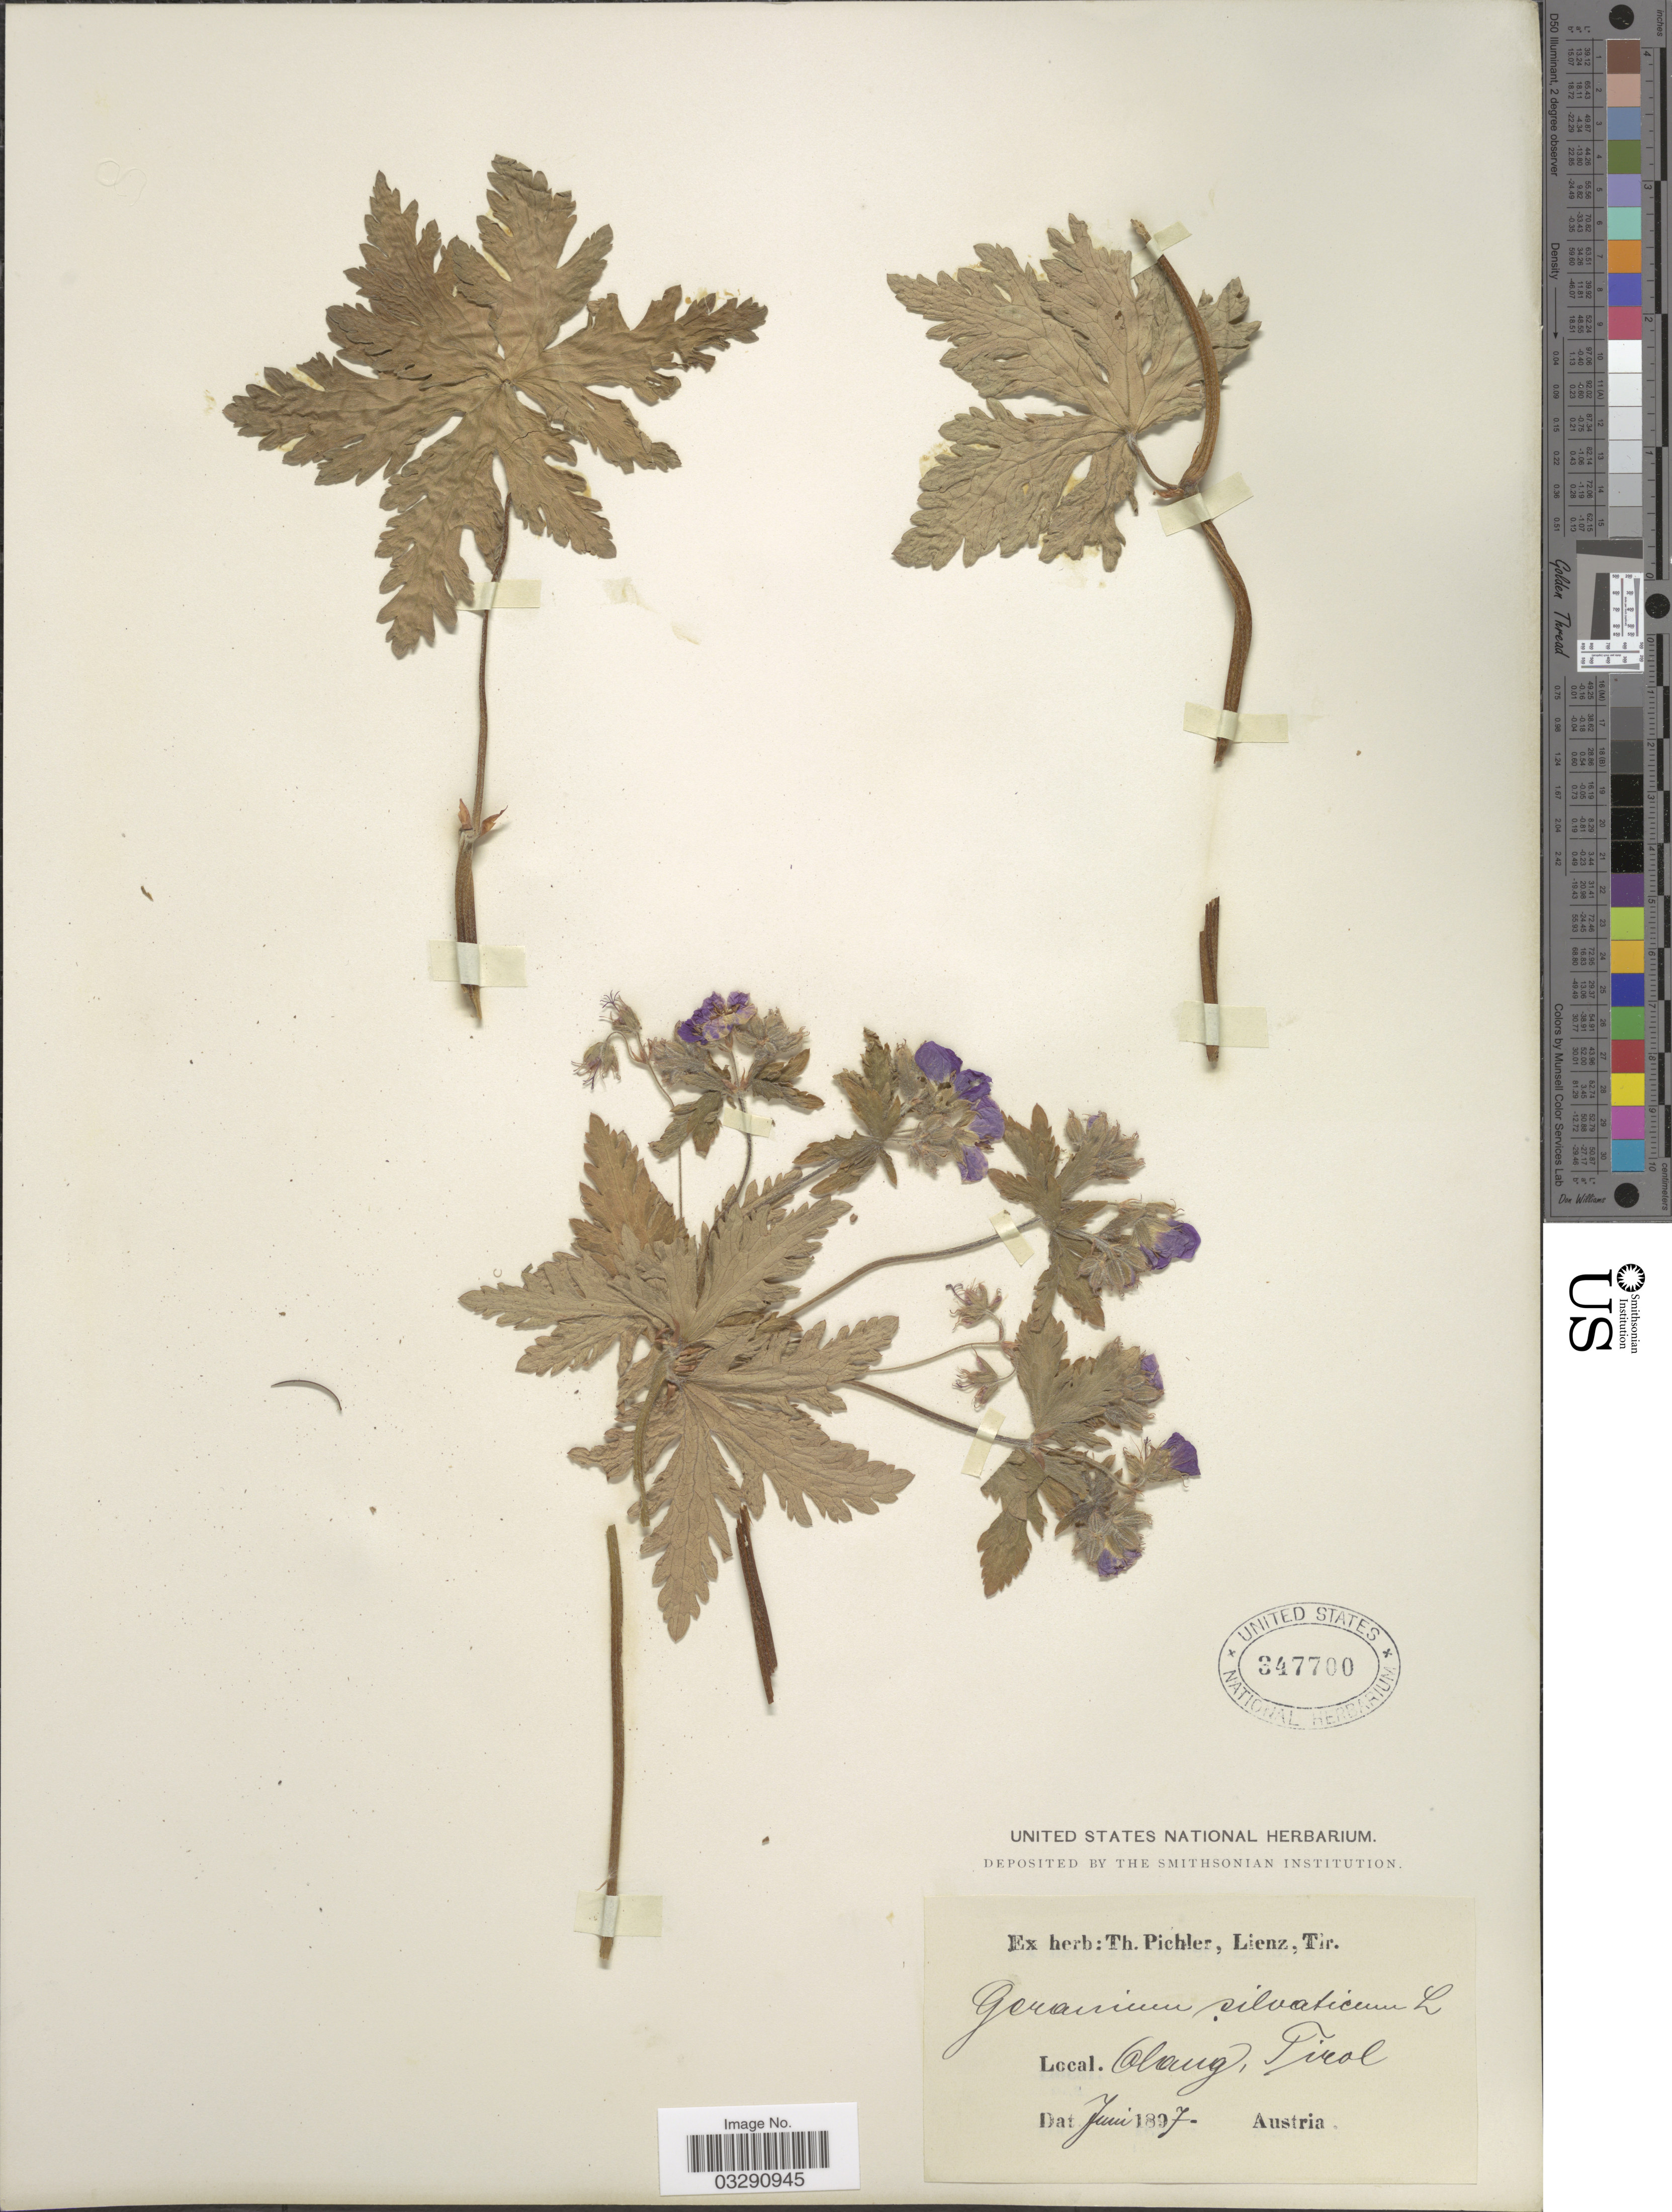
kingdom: Plantae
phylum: Tracheophyta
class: Magnoliopsida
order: Geraniales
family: Geraniaceae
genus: Geranium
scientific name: Geranium silvaticum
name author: L.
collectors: ex herb. T. Pichler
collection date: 1897-06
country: Italy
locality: Olang.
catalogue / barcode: US 347700